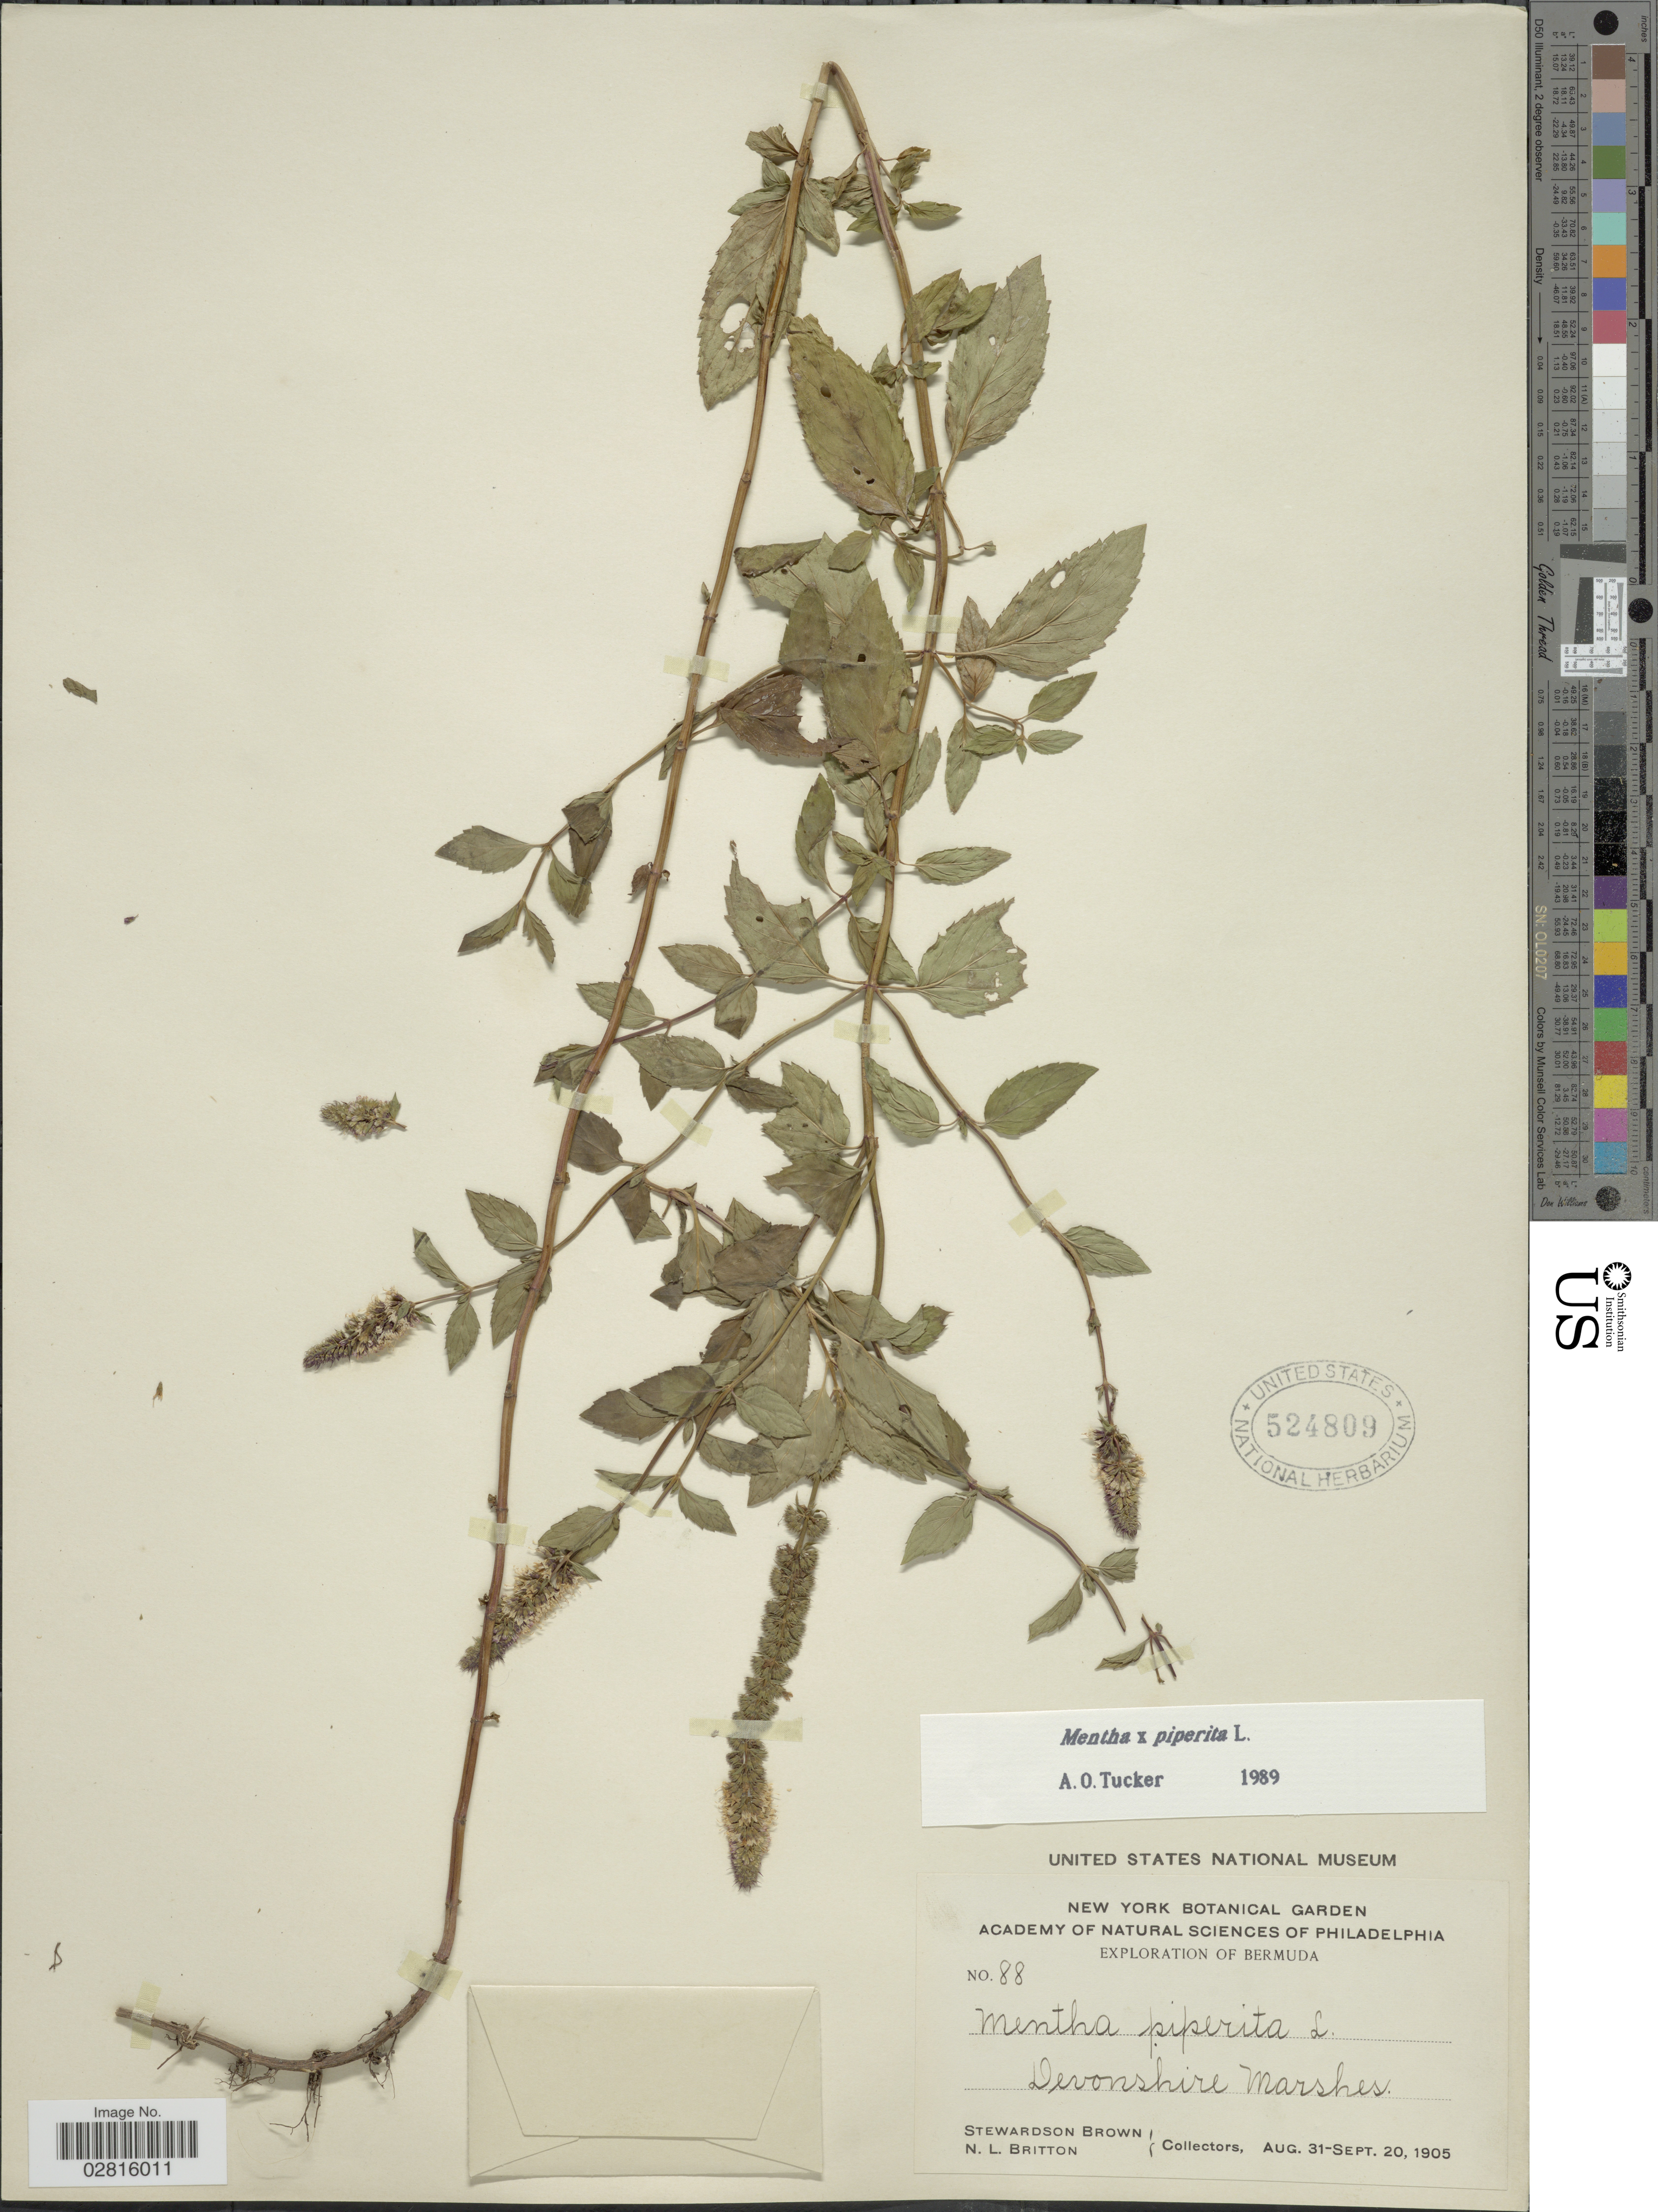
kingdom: Plantae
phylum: Tracheophyta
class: Magnoliopsida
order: Lamiales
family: Lamiaceae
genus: Mentha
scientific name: Mentha x piperita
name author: L.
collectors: S. Brown & N. Britton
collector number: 88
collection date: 1905-08-31/1905-09-20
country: Bermuda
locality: Devonshire Marshes.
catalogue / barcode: US 524809